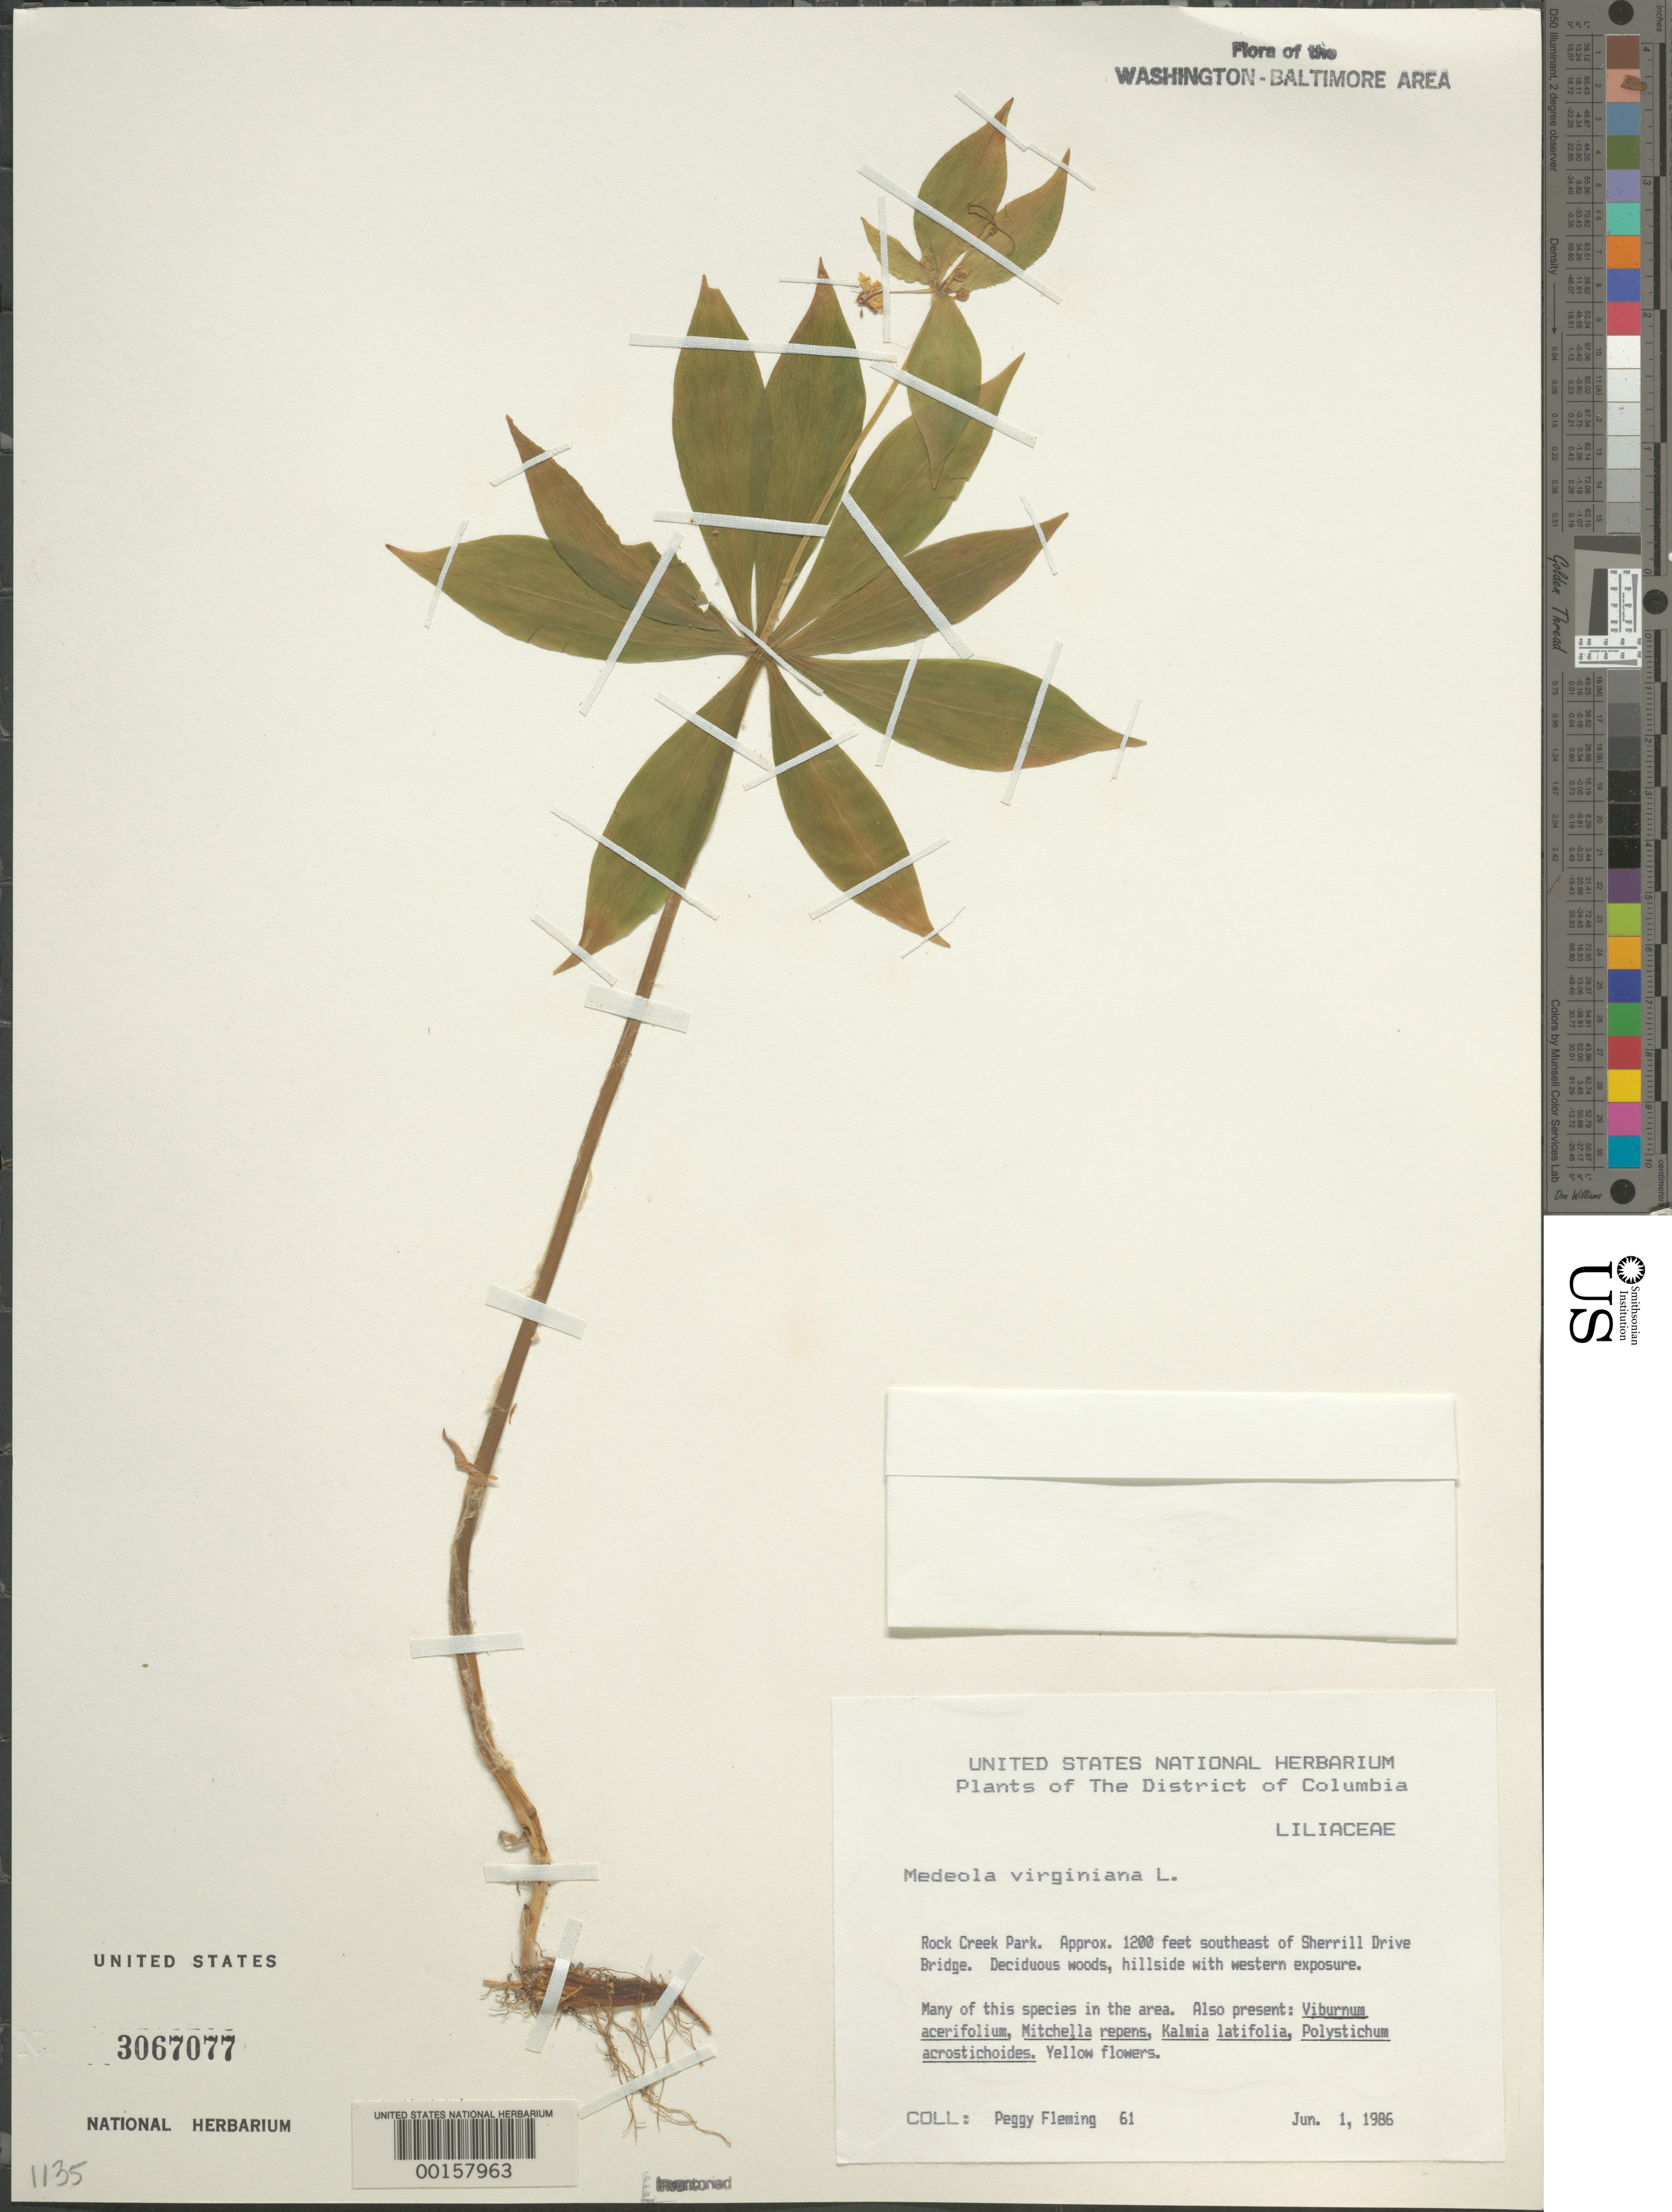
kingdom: Plantae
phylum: Tracheophyta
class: Liliopsida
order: Liliales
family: Liliaceae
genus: Medeola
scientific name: Medeola virginiana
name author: (L.) Desf.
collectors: P. Fleming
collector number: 61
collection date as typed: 01 Jun 1986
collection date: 1986-06-01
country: United States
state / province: District of Columbia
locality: Sherrill Drive Bridge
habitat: Deciduous woods, hillside with western exposure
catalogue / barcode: US 3067077